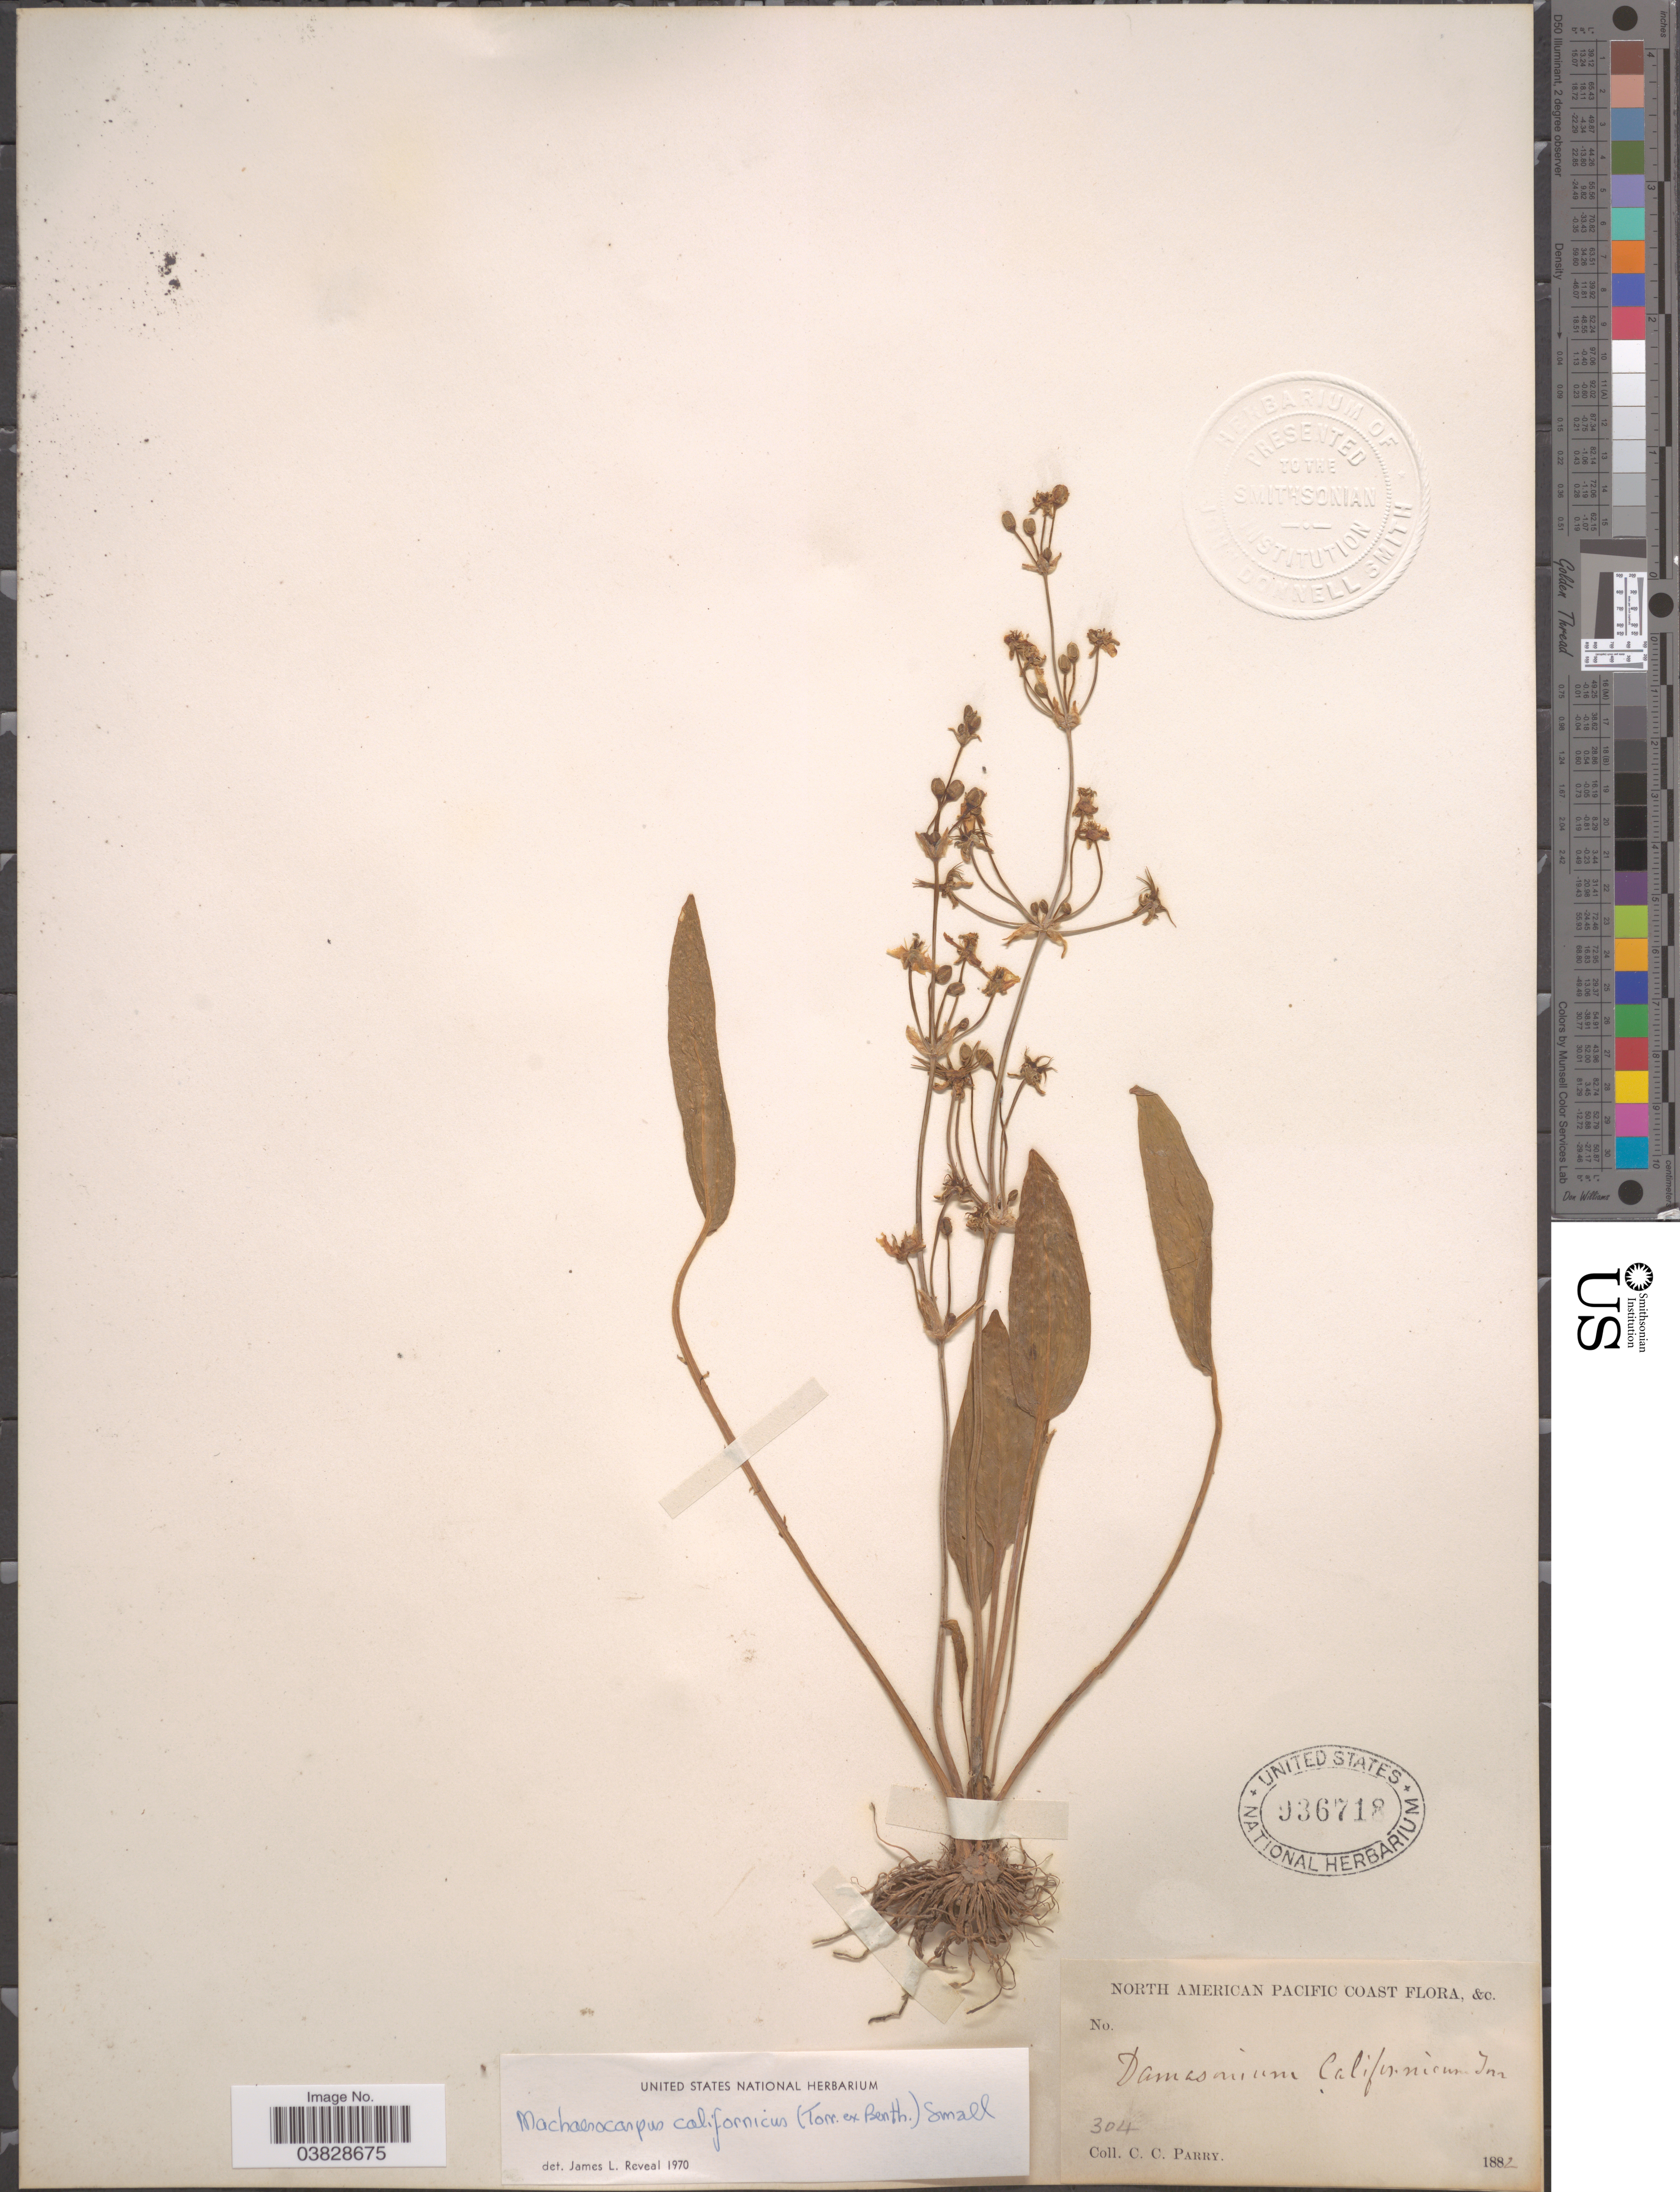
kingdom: Plantae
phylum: Tracheophyta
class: Liliopsida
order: Alismatales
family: Alismataceae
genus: Damasonium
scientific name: Damasonium californicum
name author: Torr.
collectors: C. C. Parry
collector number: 304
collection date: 1882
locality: North American Pacific Coast & c.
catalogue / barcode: US 936718